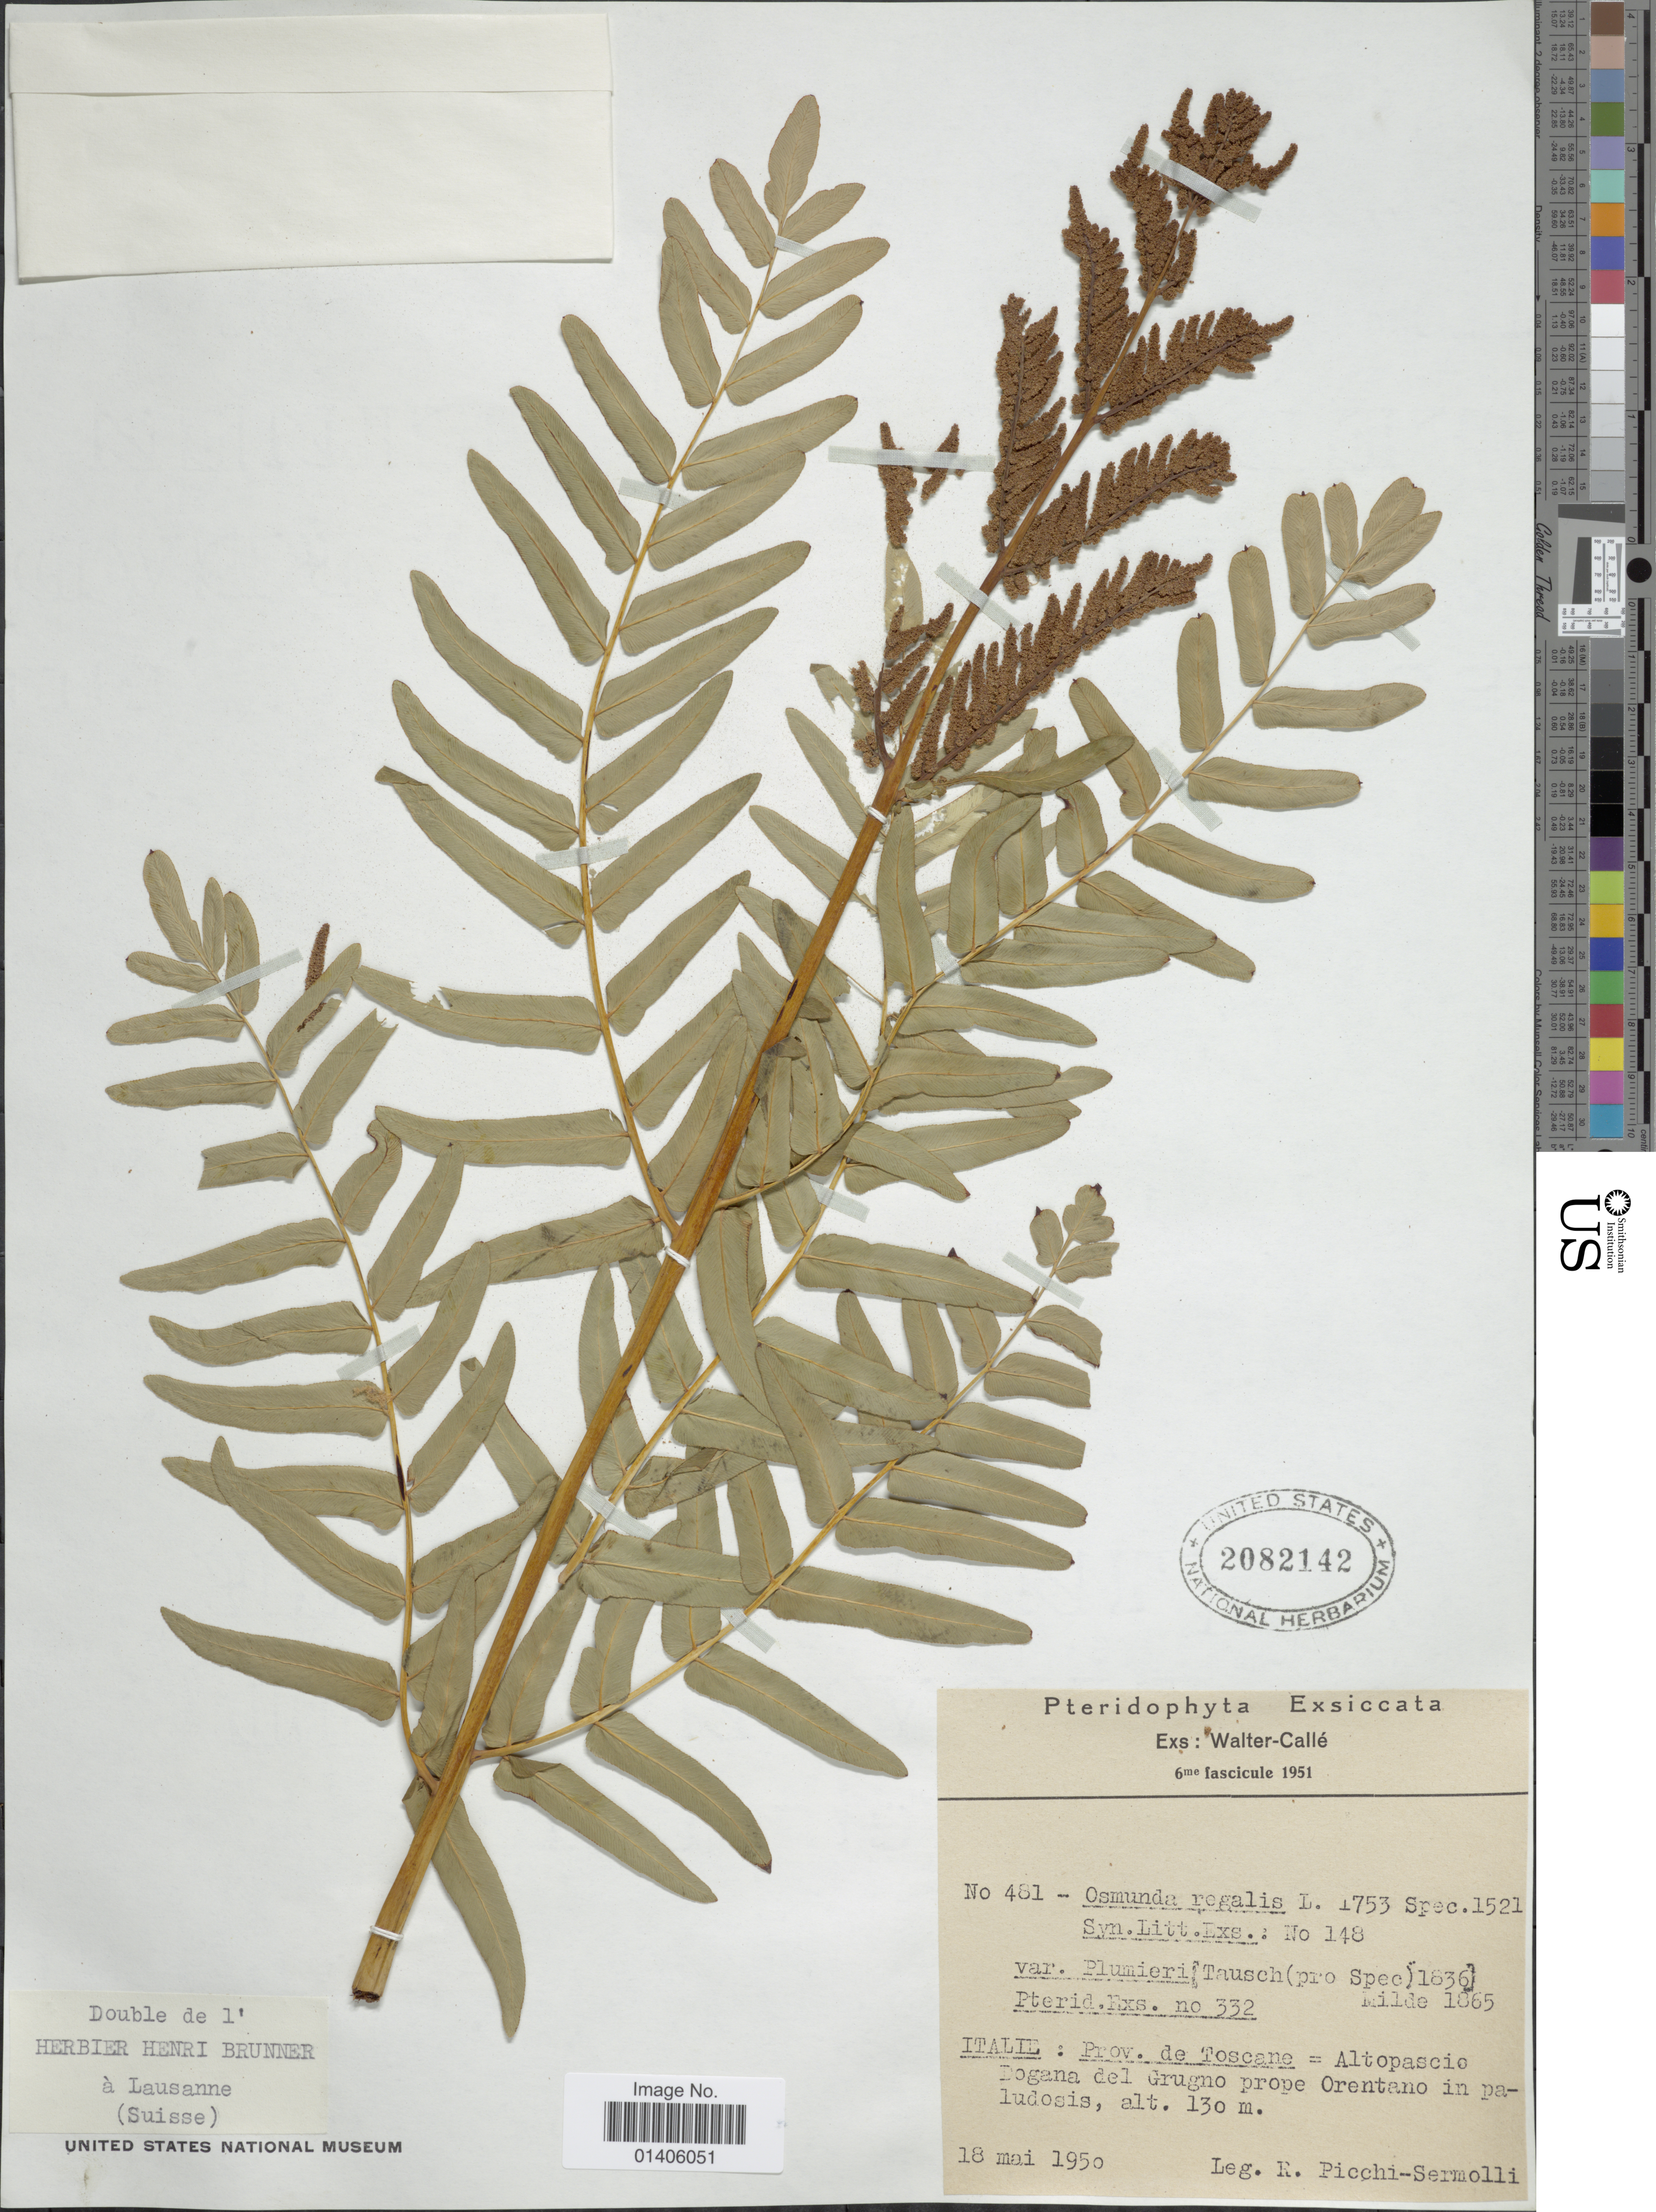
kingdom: Plantae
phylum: Tracheophyta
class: Polypodiopsida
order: Osmundales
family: Osmundaceae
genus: Osmunda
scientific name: Osmunda regalis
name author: L.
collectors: R. E. Pichi-Sermolli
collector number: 481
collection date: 1950-05-18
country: Italy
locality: Prov. de Toscane = Altopascio Dogana del Grugno prope Orentano in paludosis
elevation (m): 130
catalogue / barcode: US 2082142